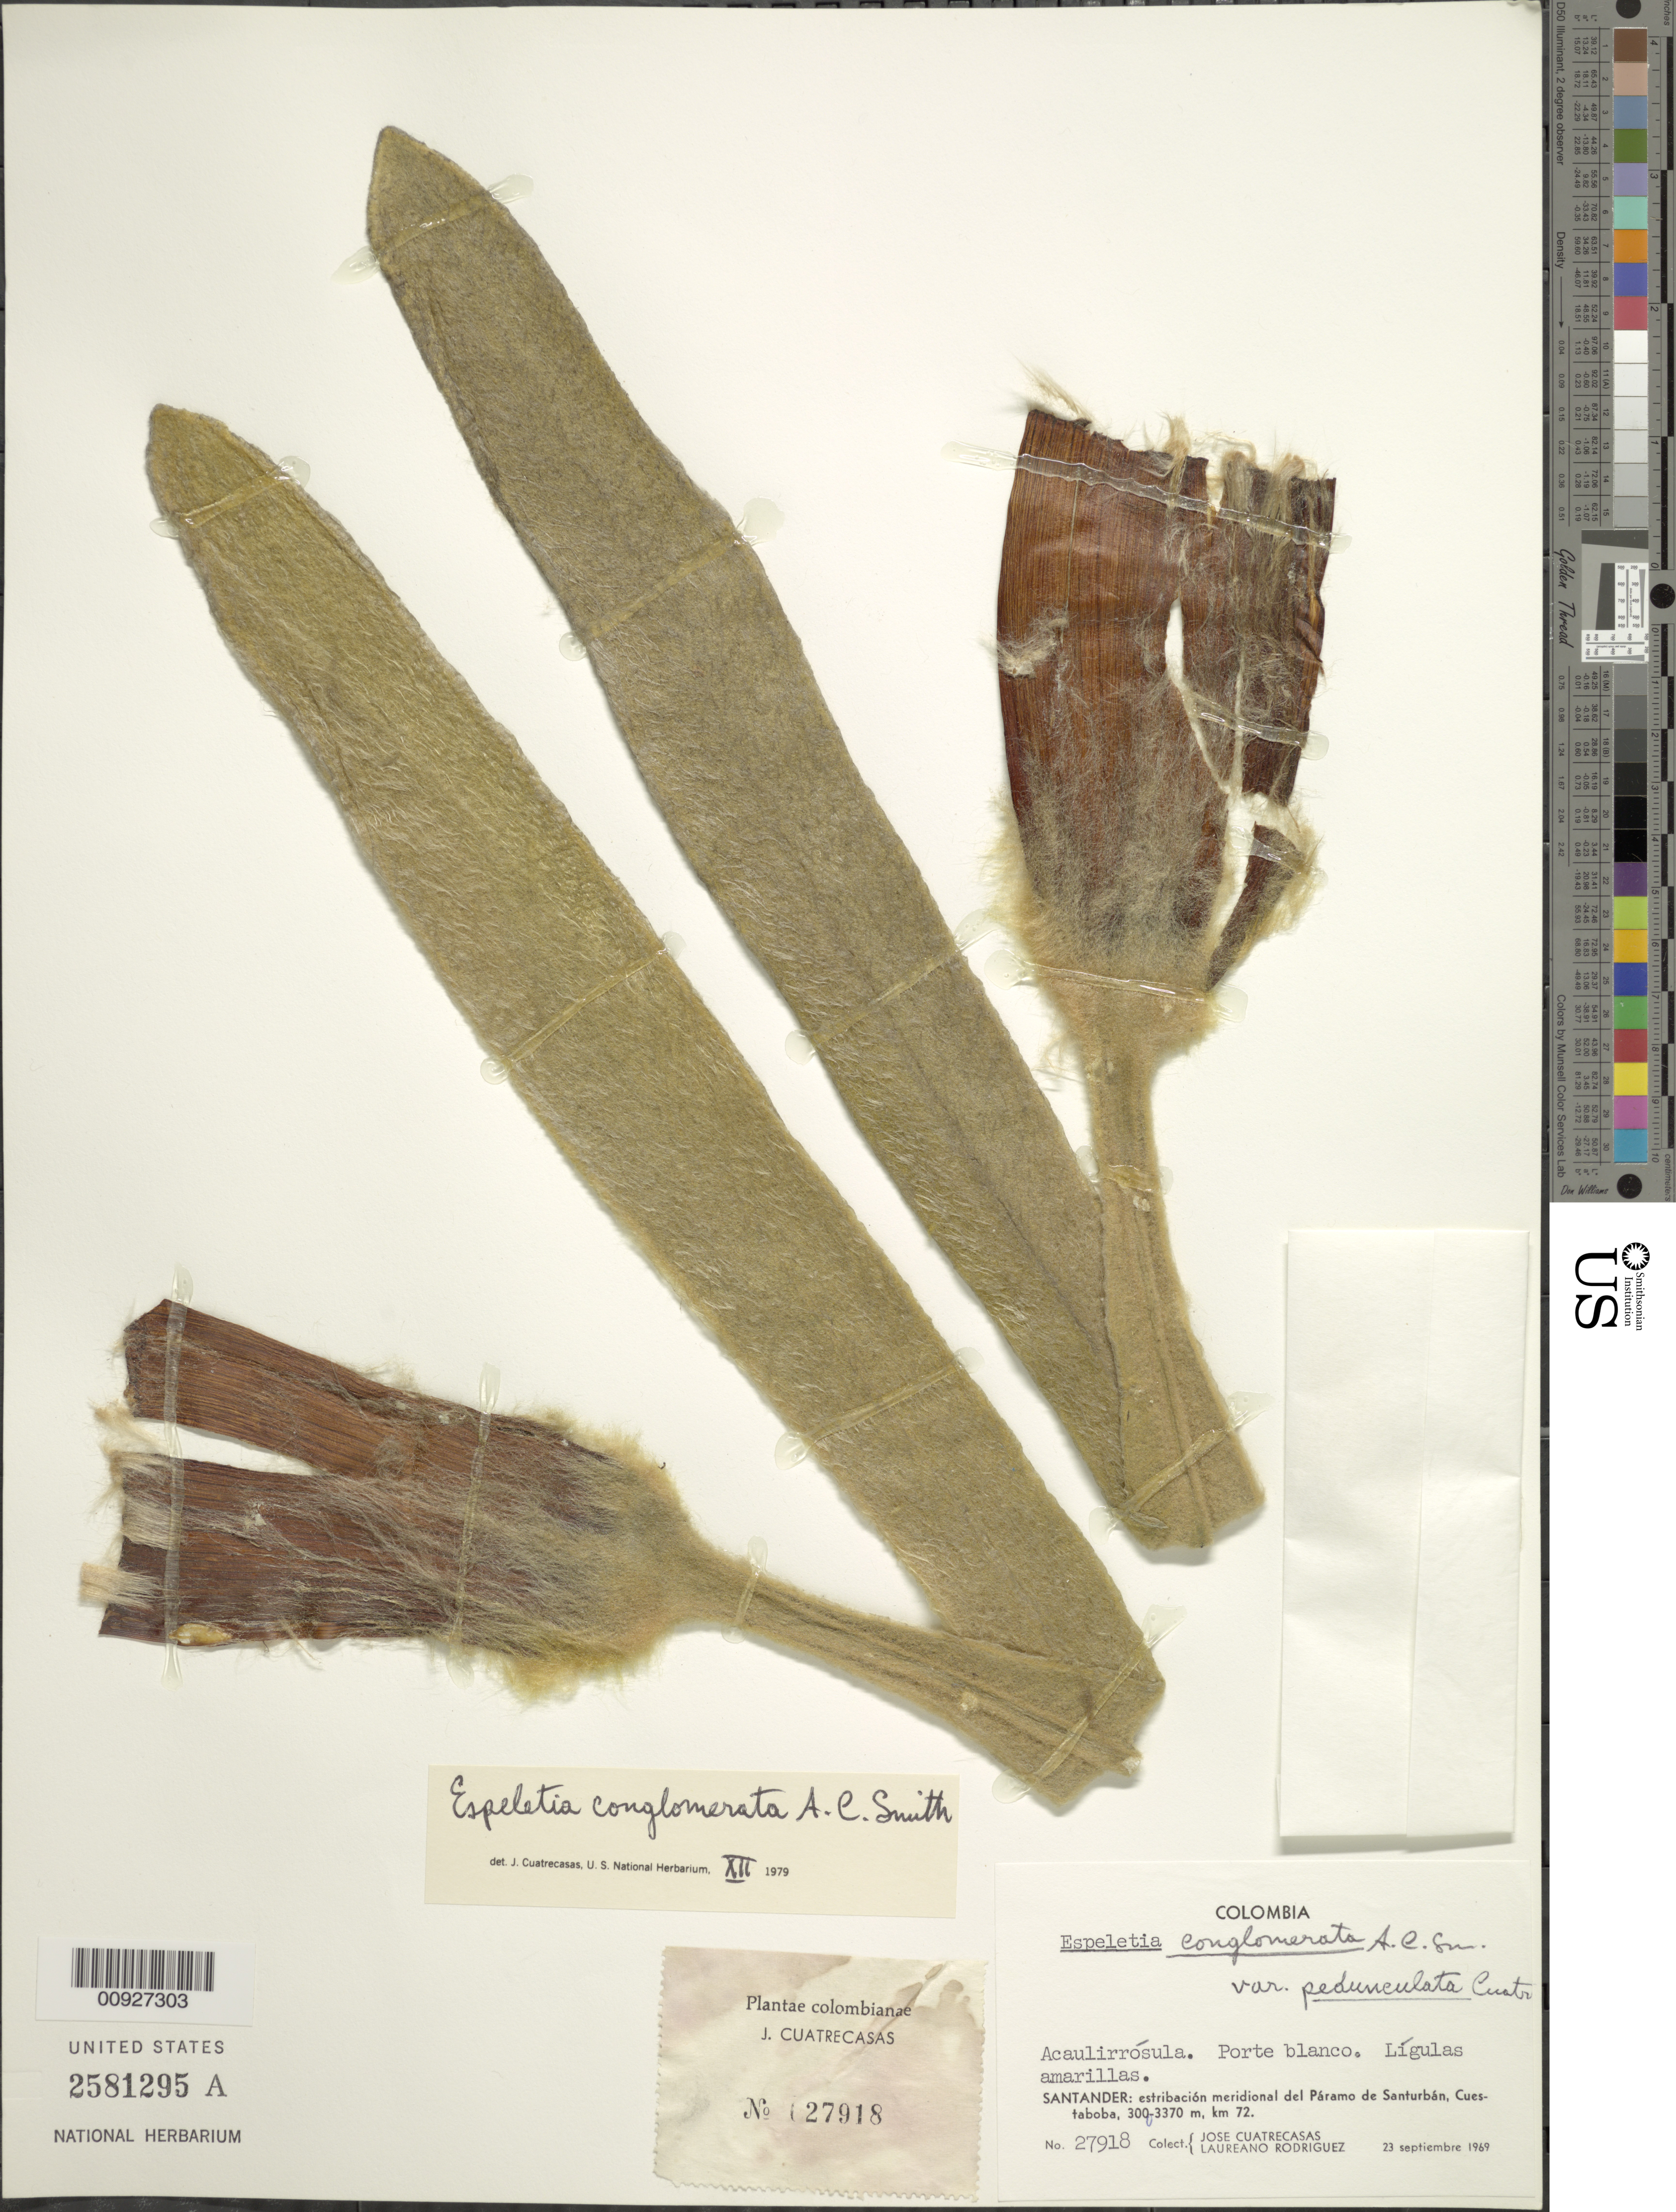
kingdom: Plantae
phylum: Tracheophyta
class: Magnoliopsida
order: Asterales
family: Asteraceae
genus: Espeletia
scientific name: Espeletia conglomerata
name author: A.C. Sm.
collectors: J. Cuatrecasas & L. Rodriguez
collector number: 27921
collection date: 1969-11-23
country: Colombia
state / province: Santander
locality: Páramo de Santurbán. Páramo de Santurbán, Cuestaboba.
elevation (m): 3000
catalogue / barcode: US 2581295A